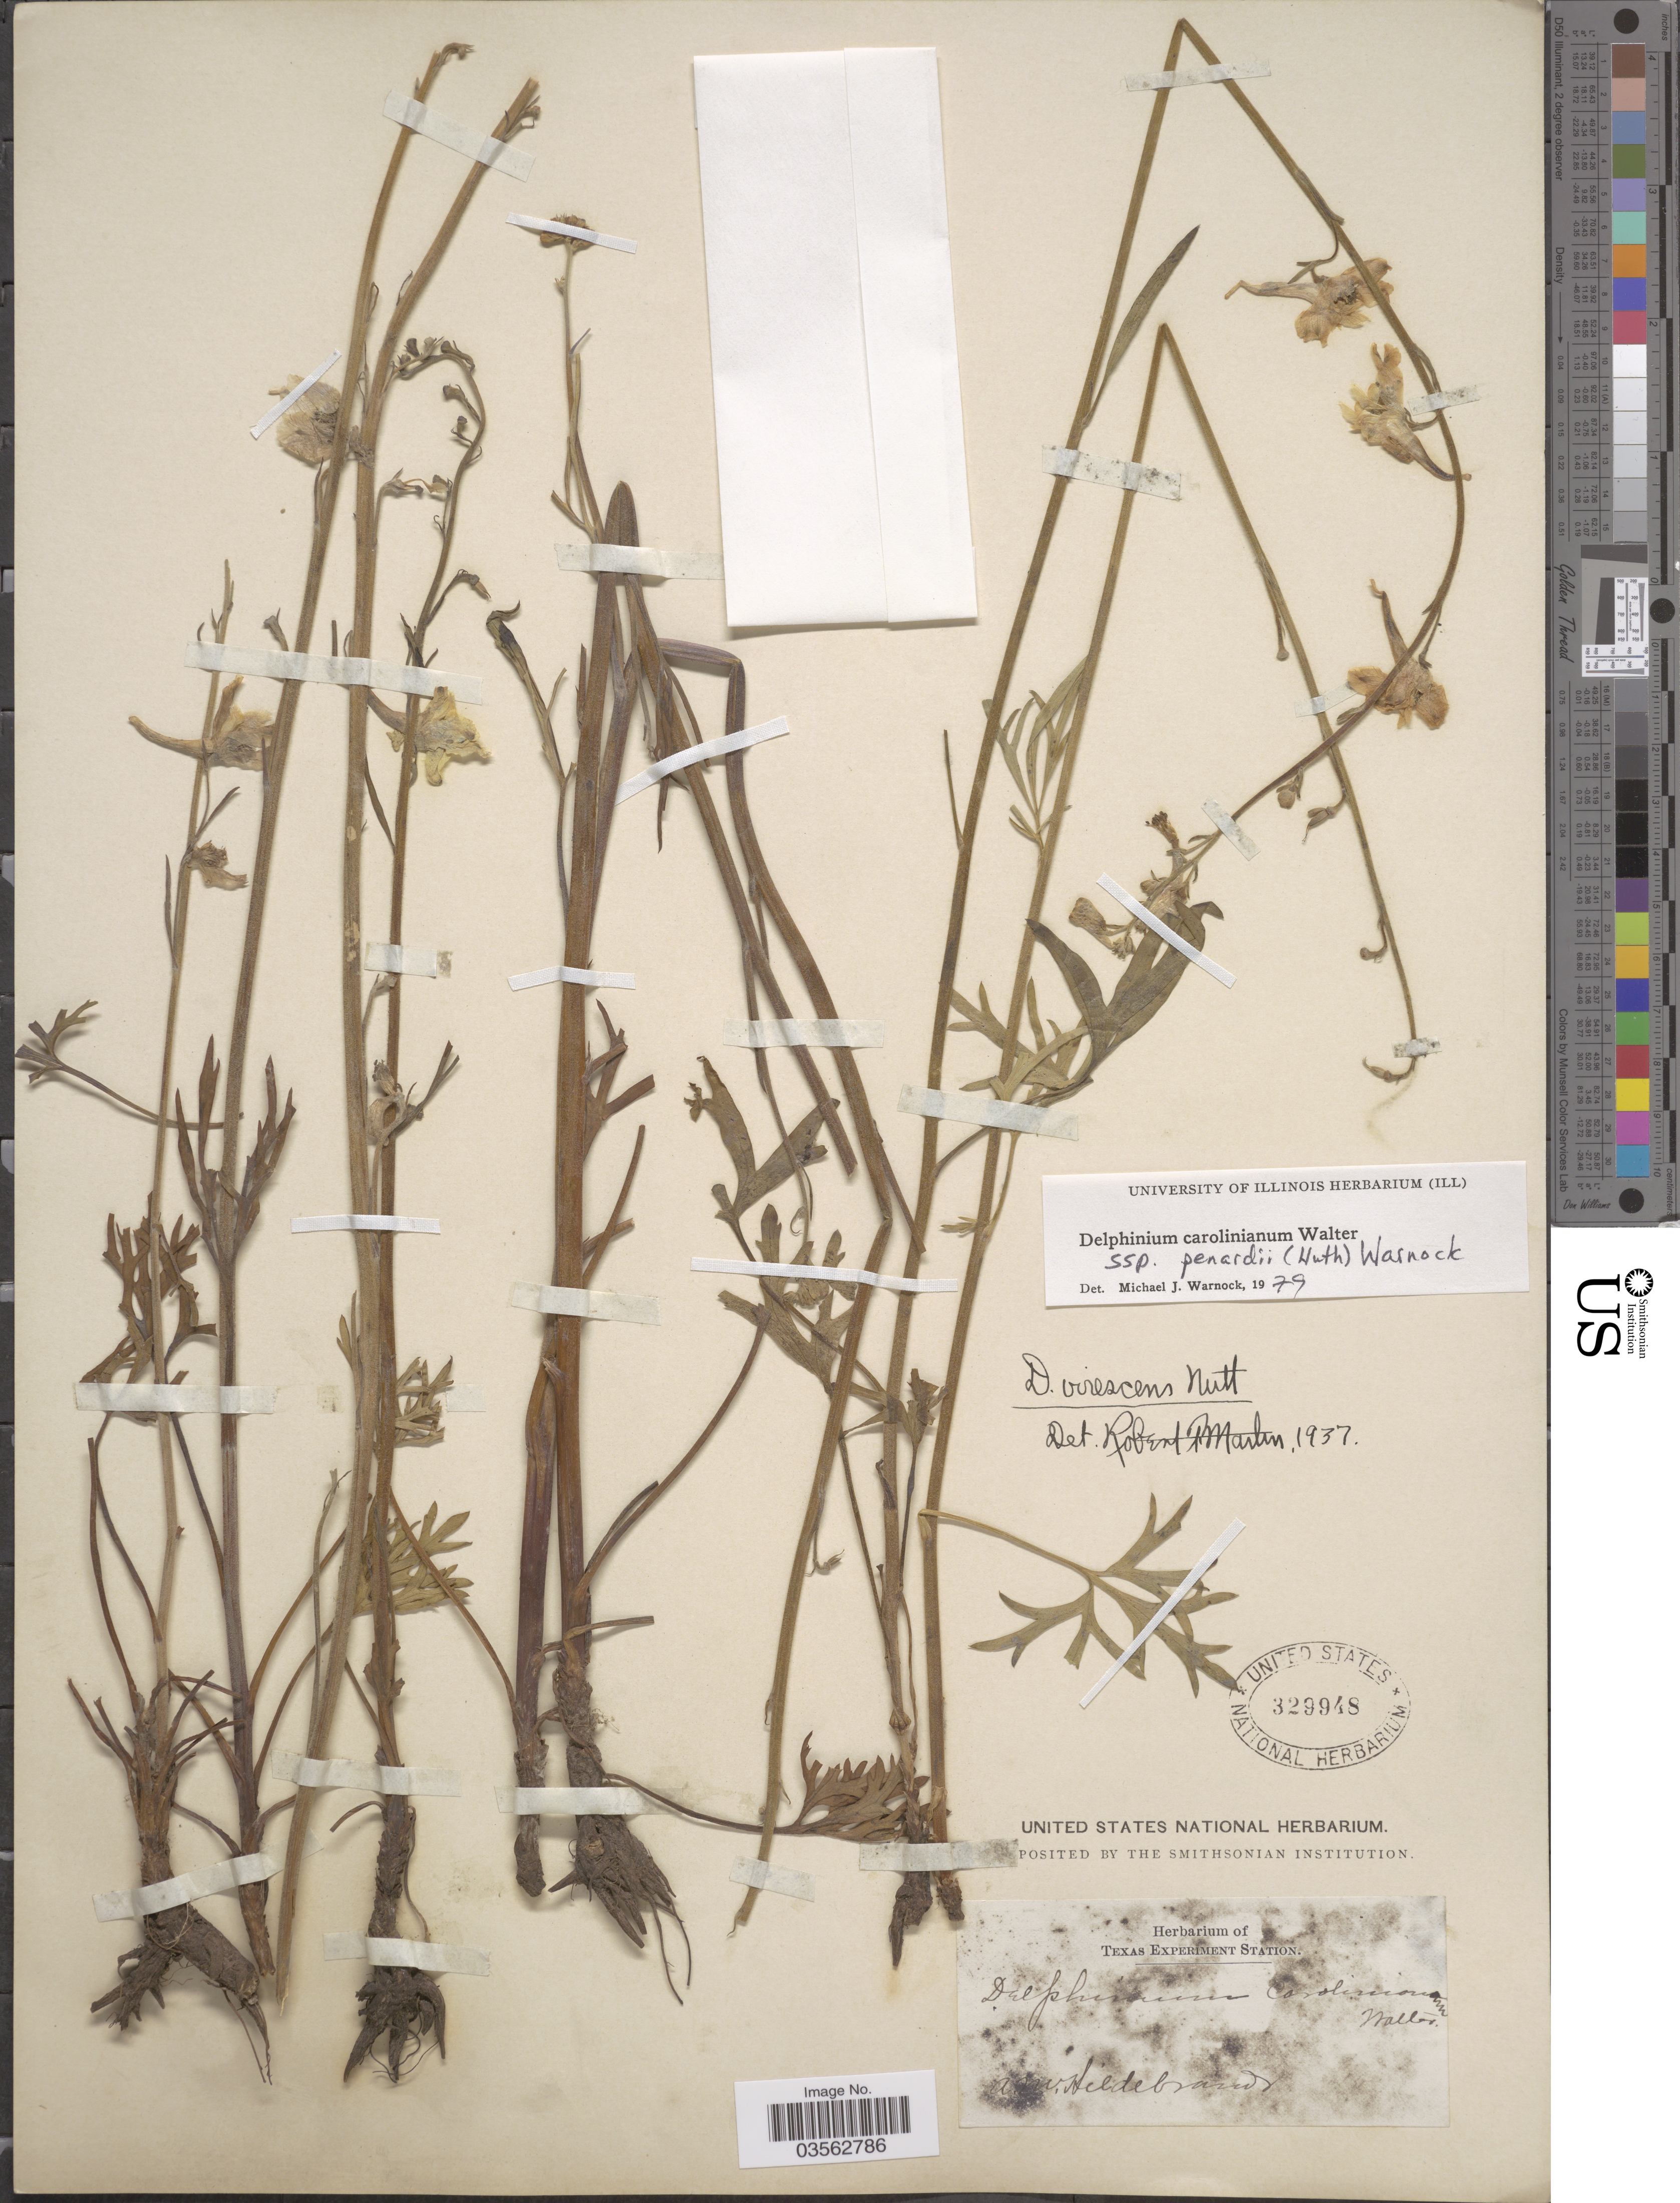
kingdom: Plantae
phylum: Tracheophyta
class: Magnoliopsida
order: Ranunculales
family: Ranunculaceae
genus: Delphinium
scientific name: Delphinium carolinianum subsp. penardii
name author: (Huth) M.J. Warnock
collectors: A. Hildebrand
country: United States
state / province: Texas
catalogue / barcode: US 329948